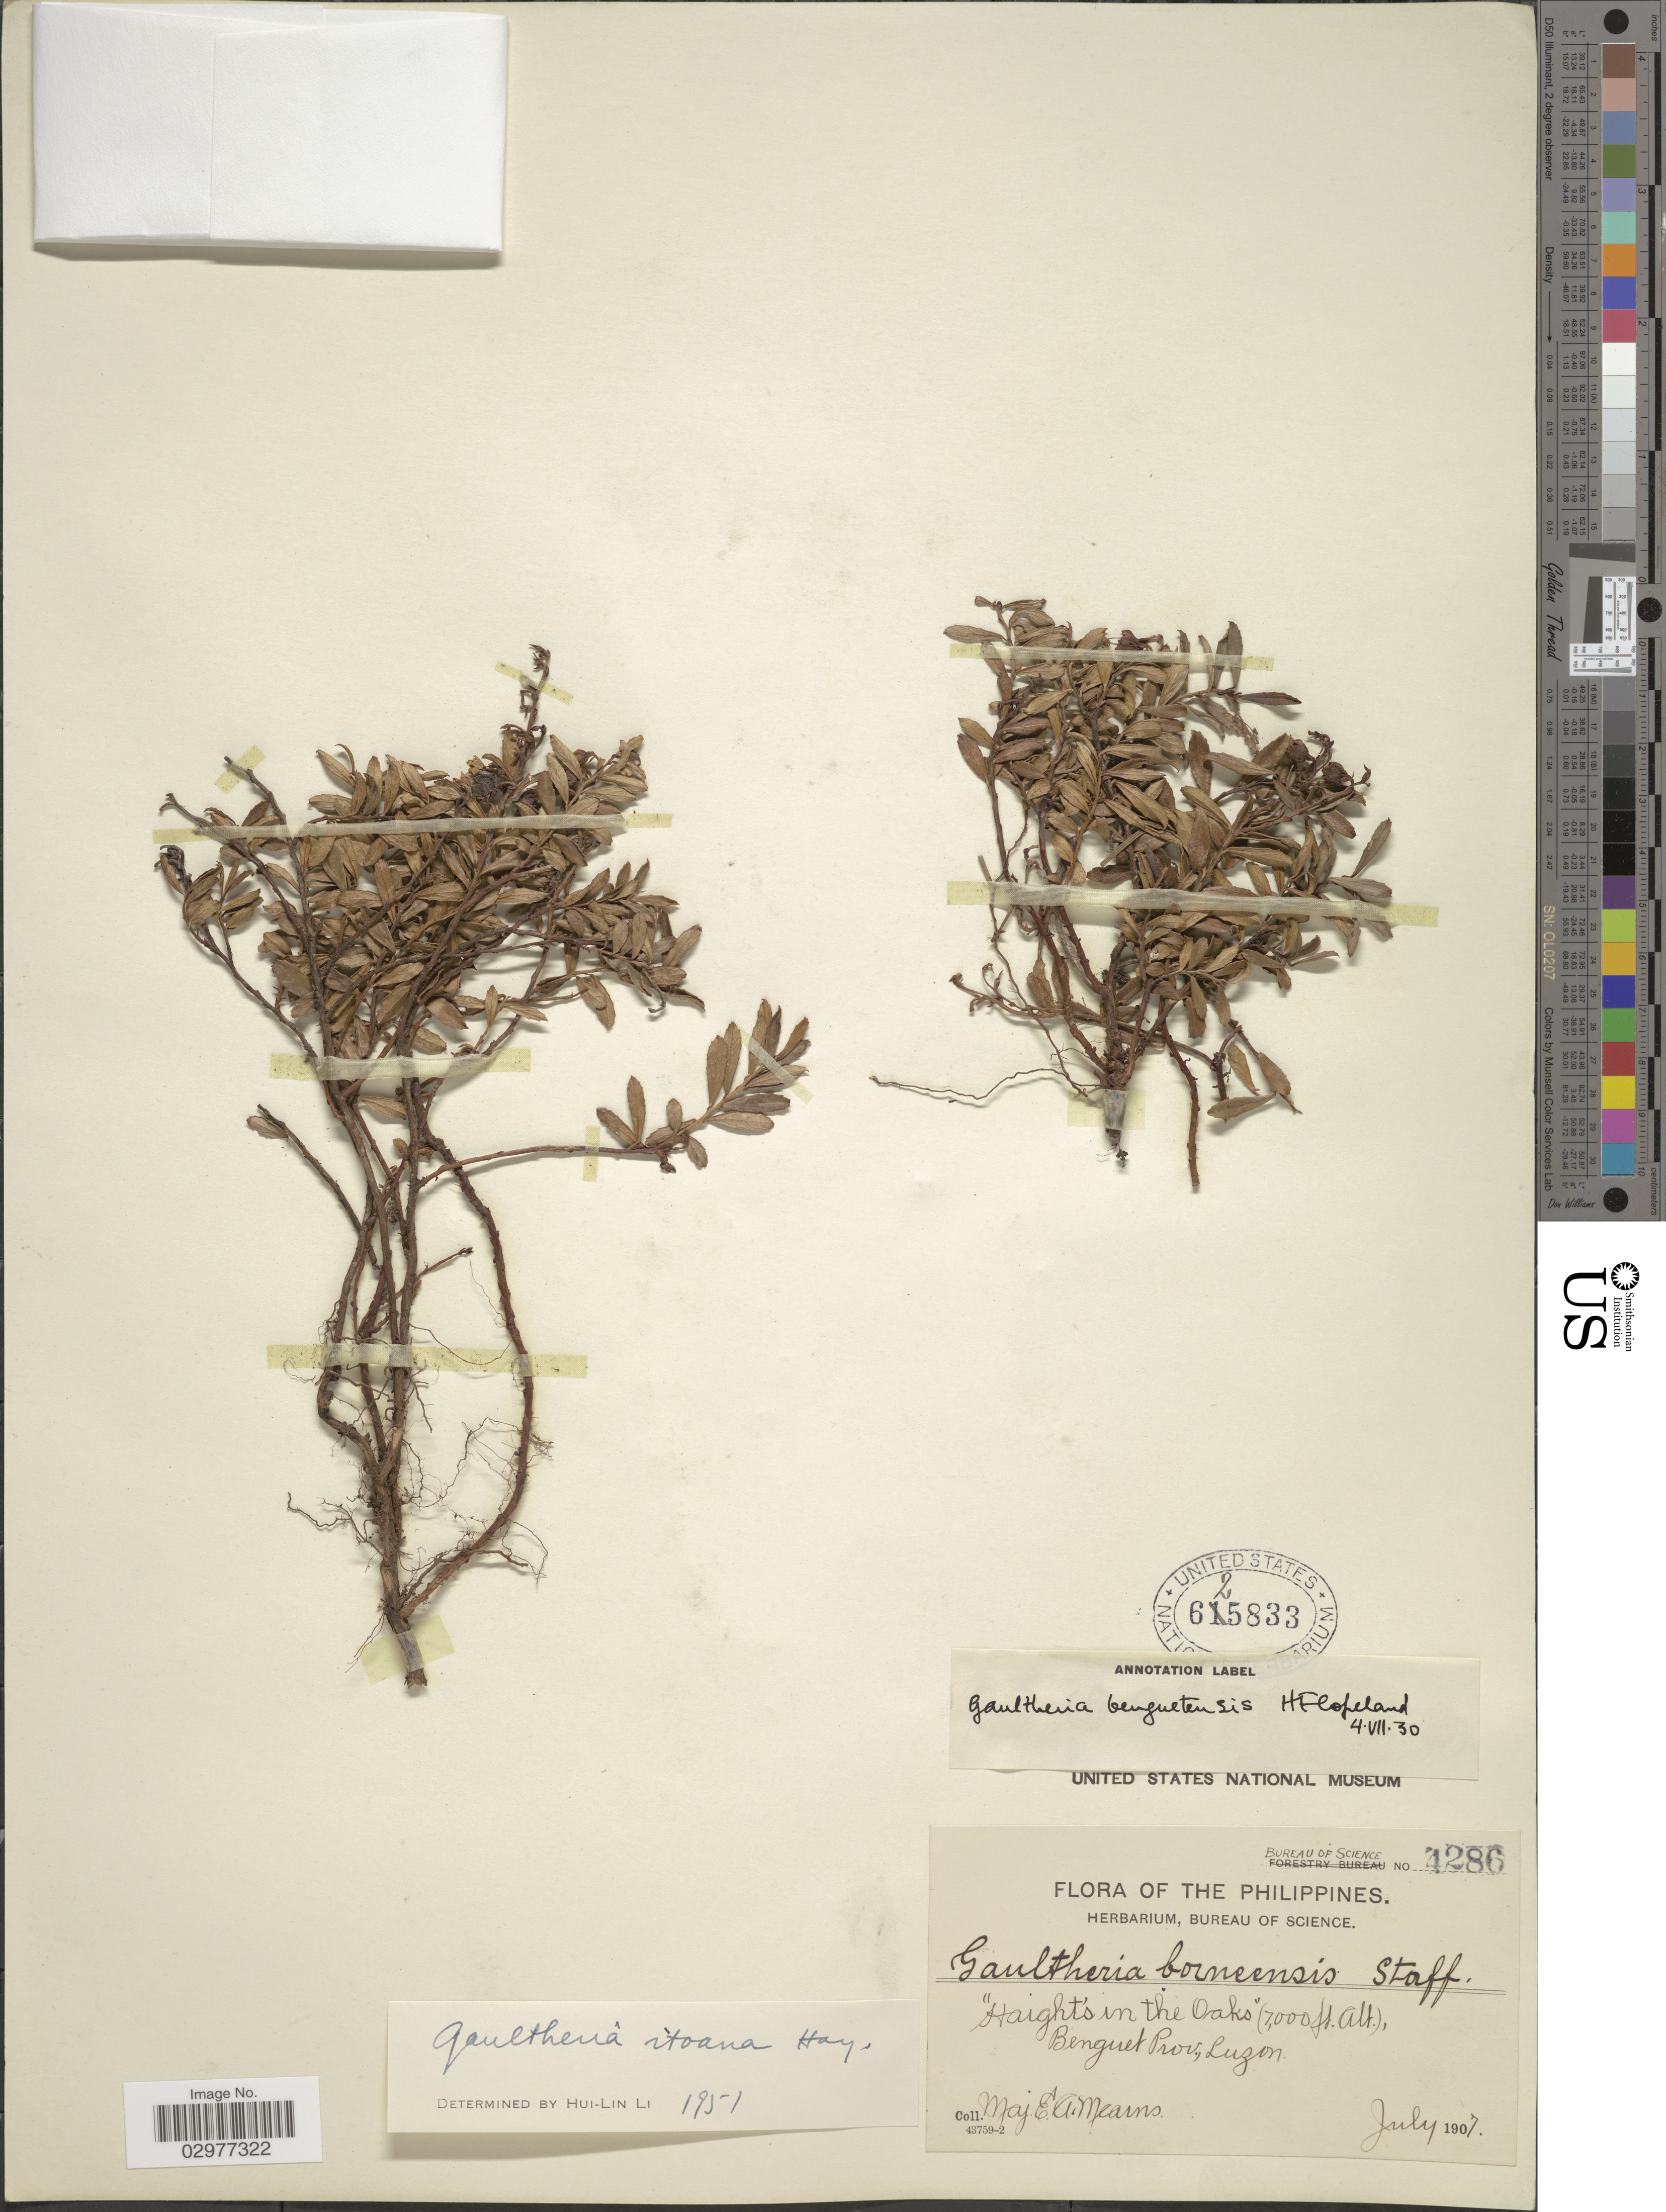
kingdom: Plantae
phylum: Tracheophyta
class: Magnoliopsida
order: Ericales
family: Ericaceae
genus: Gaultheria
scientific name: Gaultheria itoana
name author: Hayata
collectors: E. A. Mearns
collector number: Bureau of Science 4286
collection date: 1907-07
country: Philippines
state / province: Cordillera (Administrative Region)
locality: Benguet Prov., Luzon.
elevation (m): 2134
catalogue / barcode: US 612833